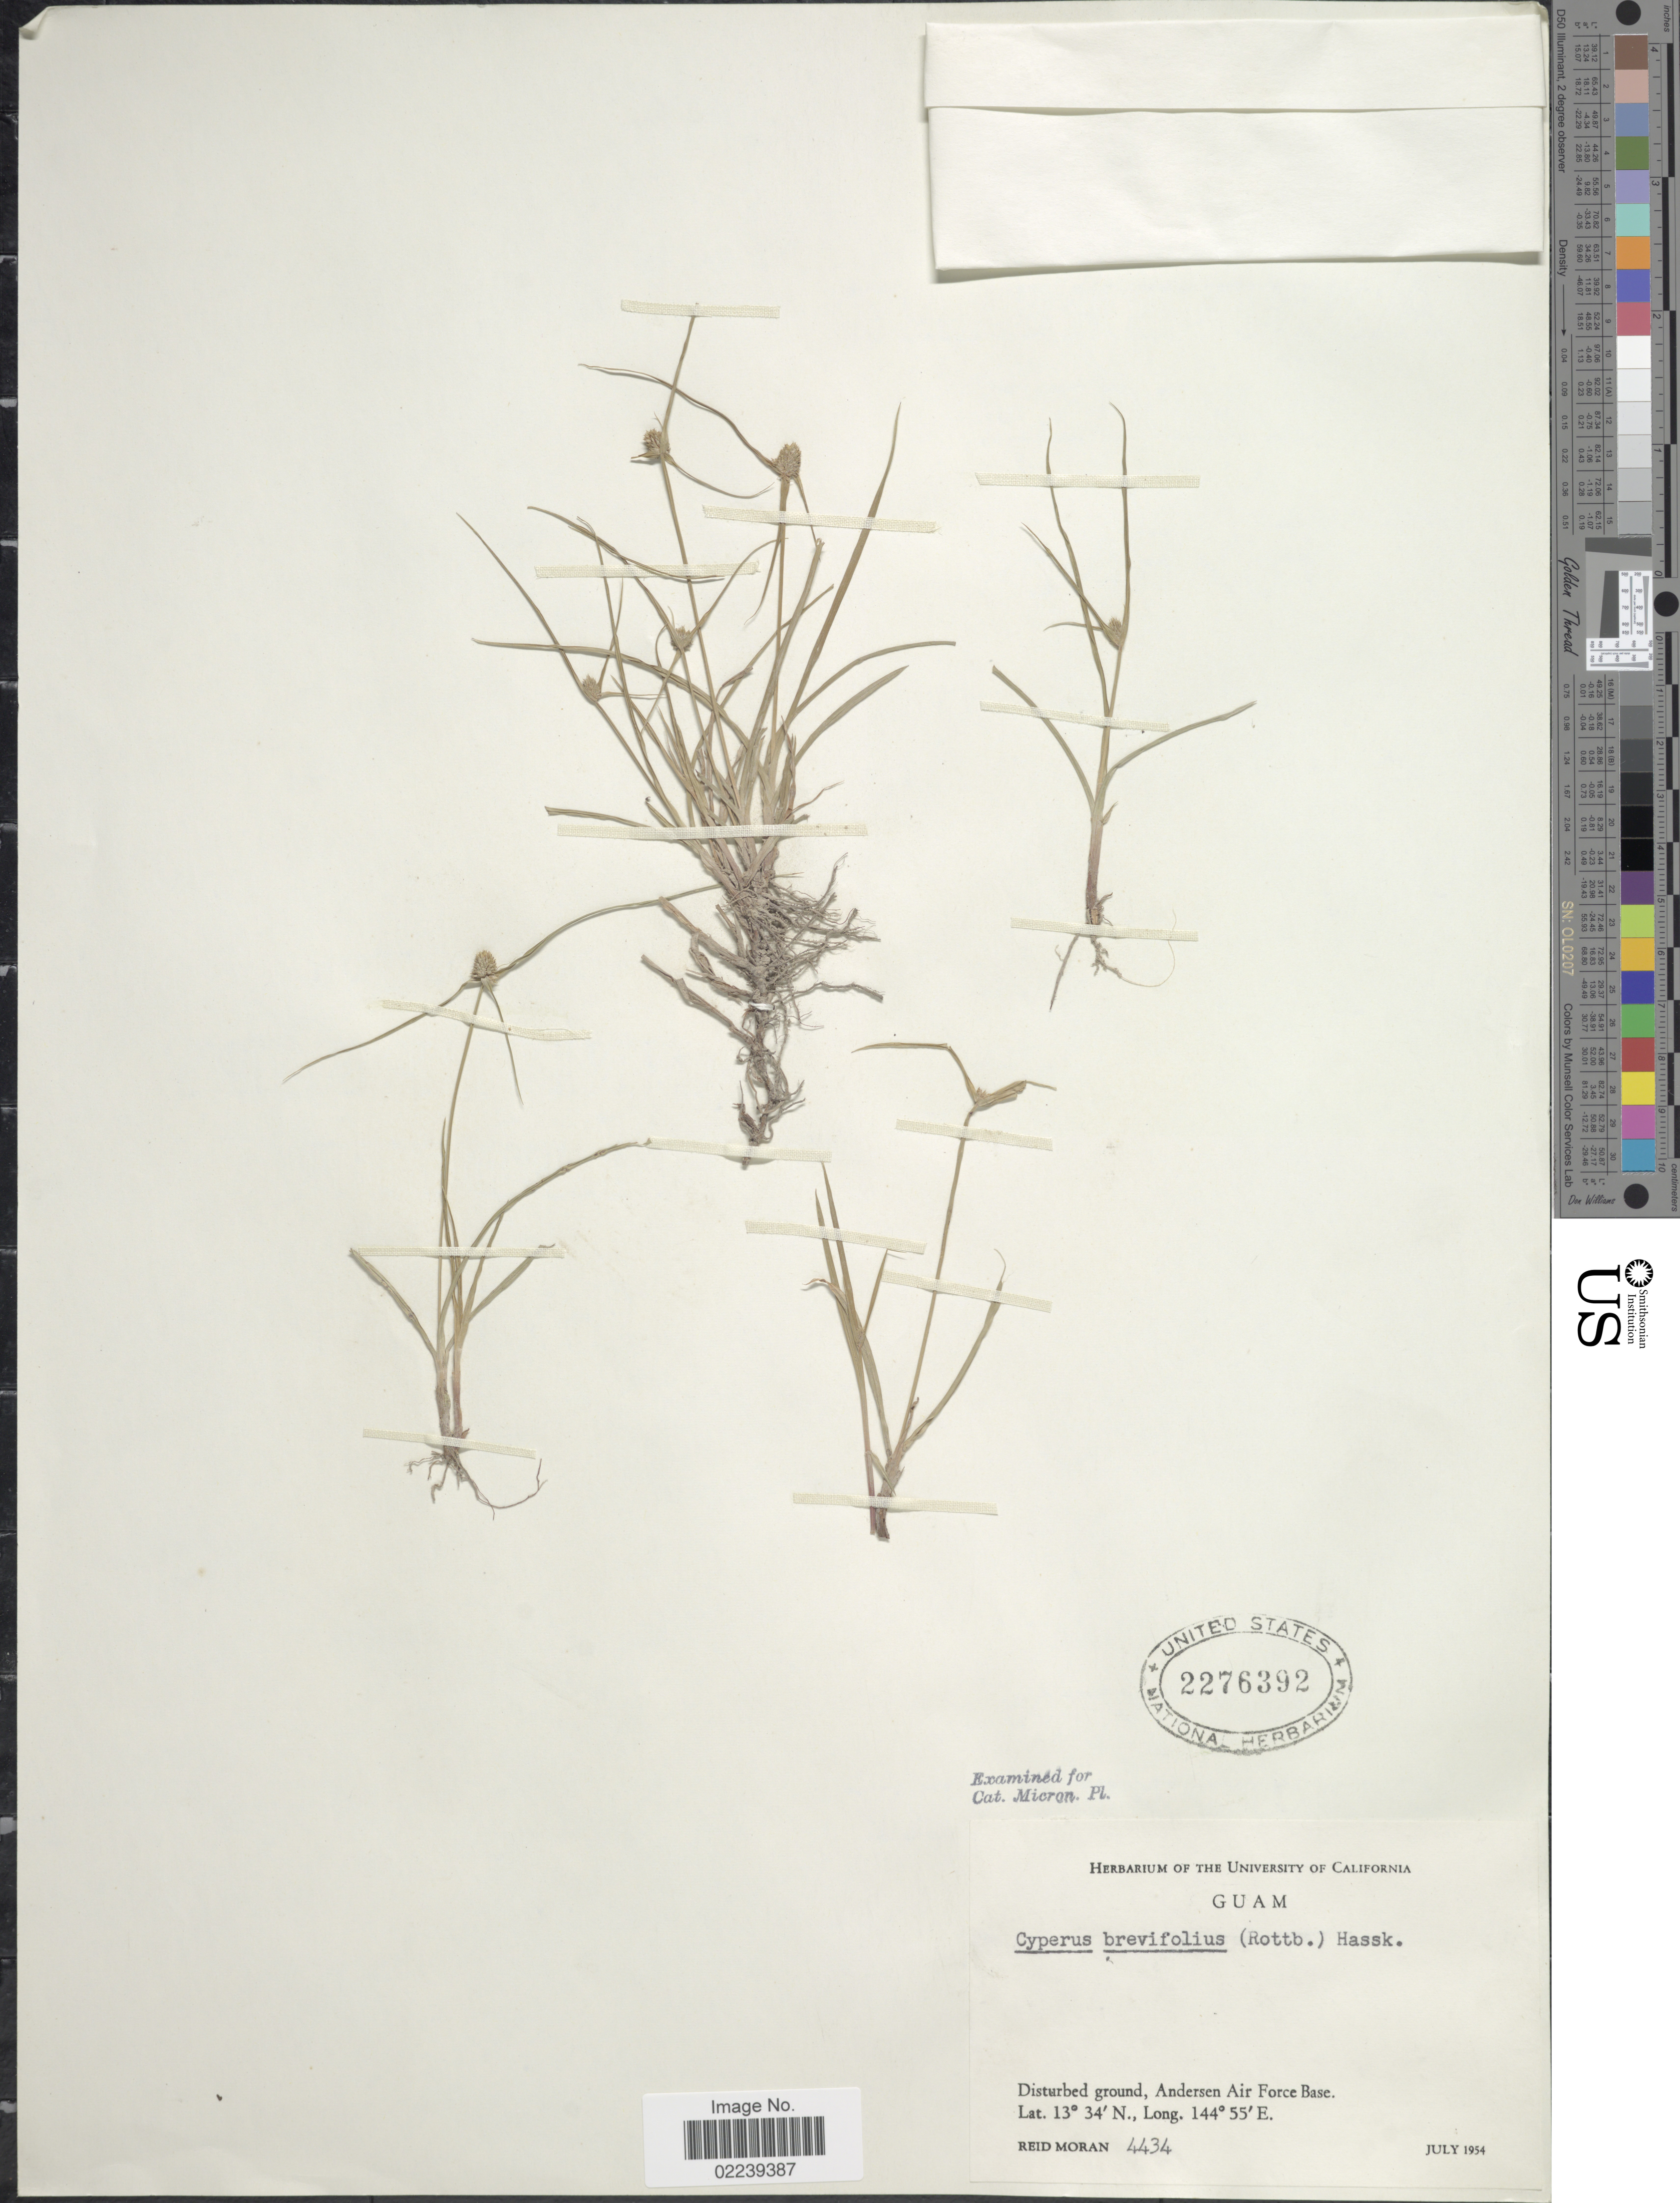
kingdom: Plantae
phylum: Tracheophyta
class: Liliopsida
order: Poales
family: Cyperaceae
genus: Cyperus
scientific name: Cyperus brevifolius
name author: (Rottb.) Hassk.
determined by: Strong, M. T., (US), Smithsonian Institution - National Museum of Natural History (UNITED STATES)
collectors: R. Moran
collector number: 4434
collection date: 1954-07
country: Guam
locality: Disturbed ground, Andersen Air Force Base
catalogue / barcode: US 2276392